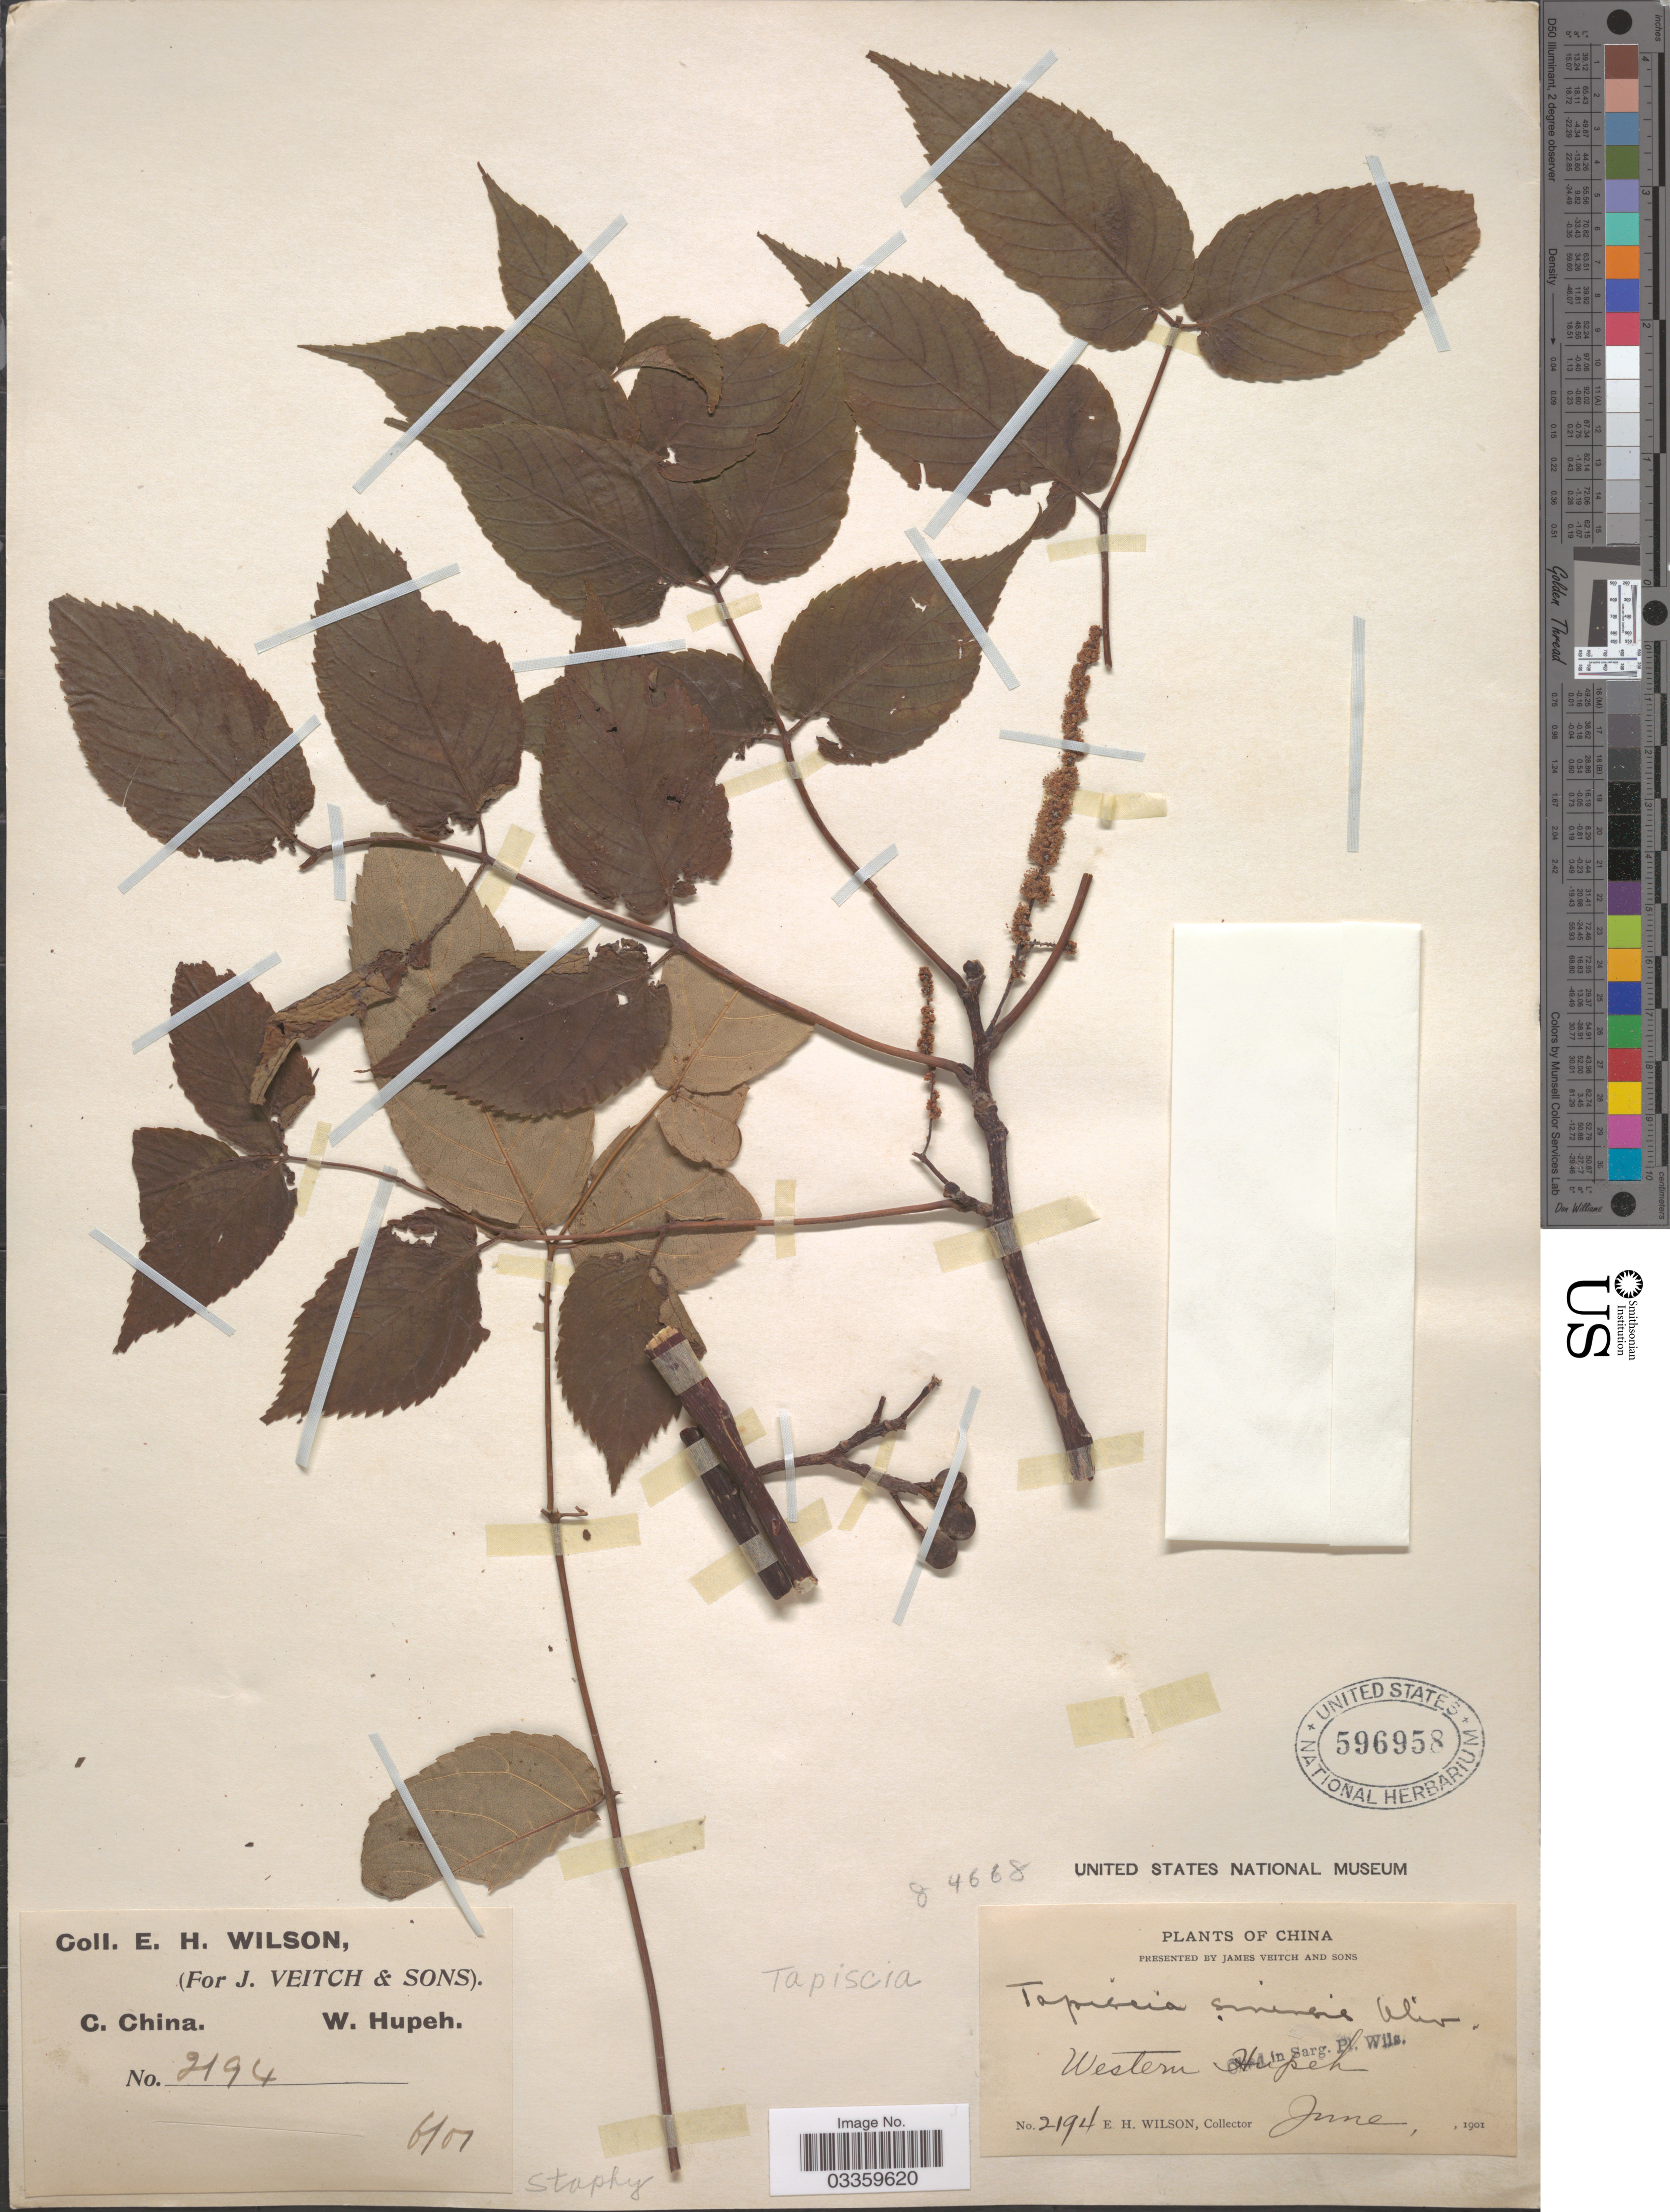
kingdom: Plantae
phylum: Tracheophyta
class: Magnoliopsida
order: Huerteales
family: Tapisciaceae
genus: Tapiscia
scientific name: Tapiscia sinensis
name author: Oliv.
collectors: E. Wilson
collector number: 2194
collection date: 1901-06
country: China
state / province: Hubei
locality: C. China, Western Hupeh.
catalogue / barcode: US 596958